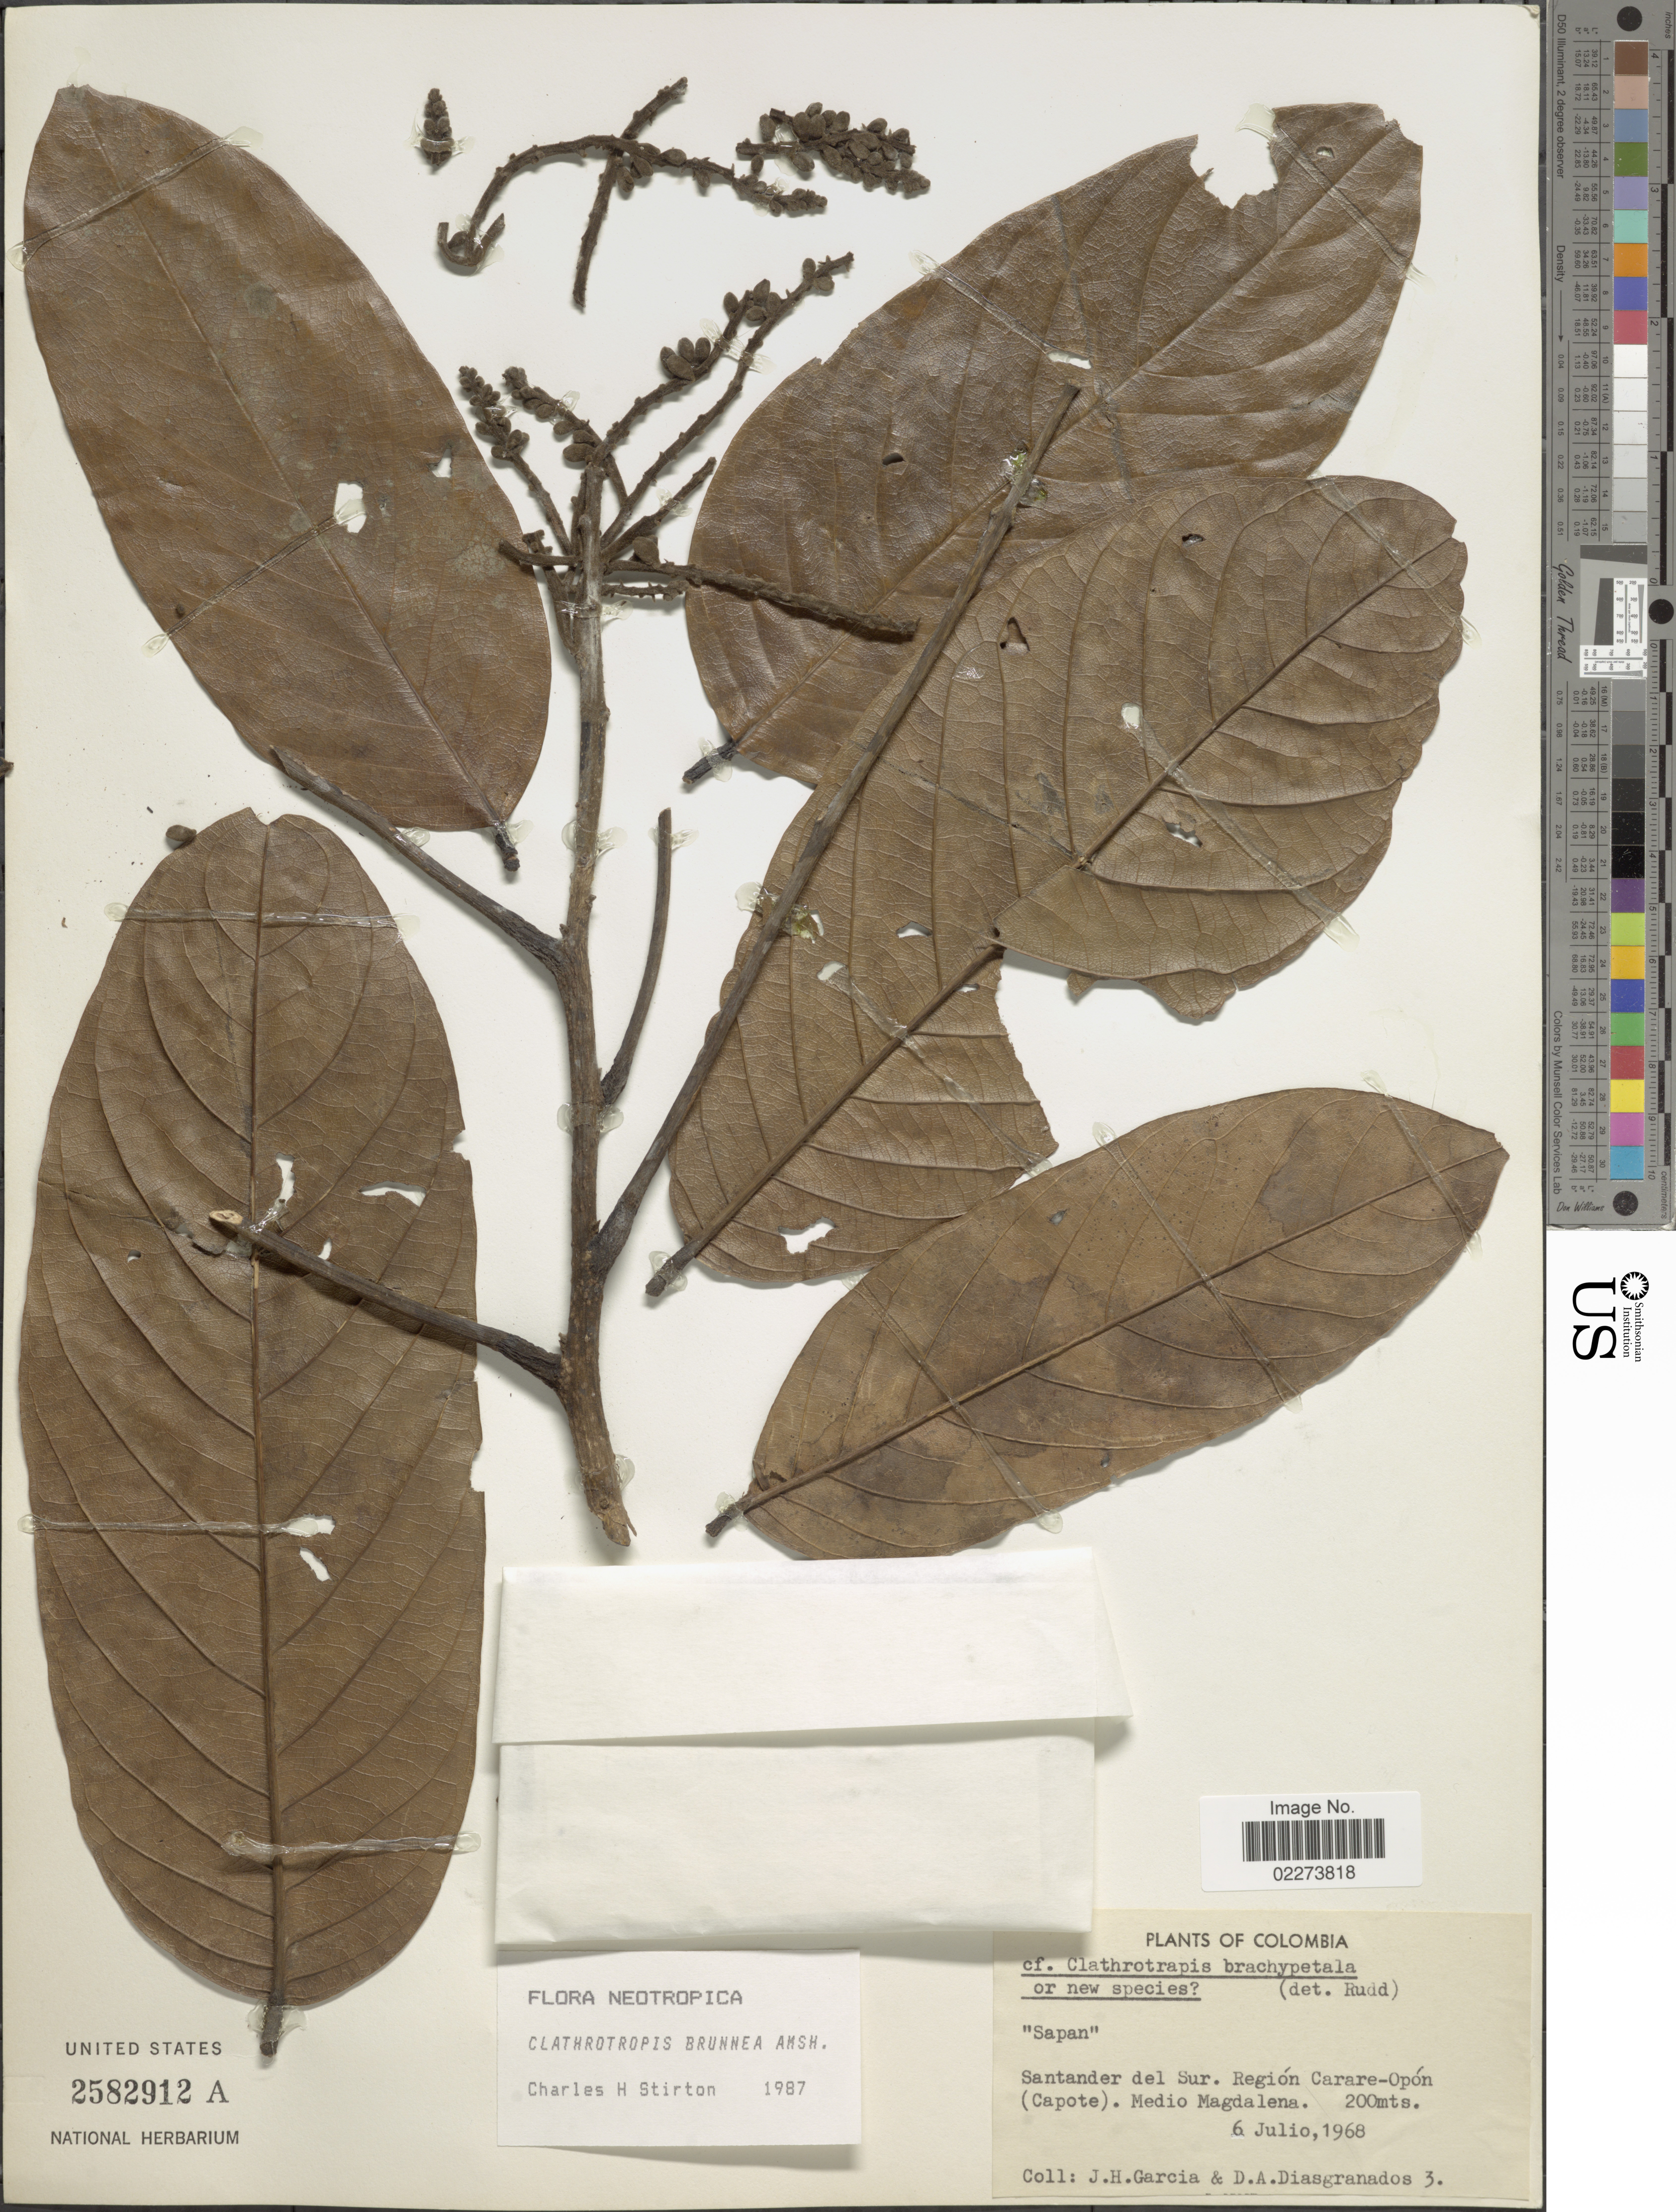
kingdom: Plantae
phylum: Tracheophyta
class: Magnoliopsida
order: Fabales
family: Fabaceae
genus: Clathrotropis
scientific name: Clathrotropis brunnea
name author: Amshoff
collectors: J. H. García & D. A. Diasgranados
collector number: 3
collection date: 1968-07-06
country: Colombia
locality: Santander del Sur, Region Carare-Opon (Capote), Medio Magdalena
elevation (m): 200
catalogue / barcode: US 2582912A